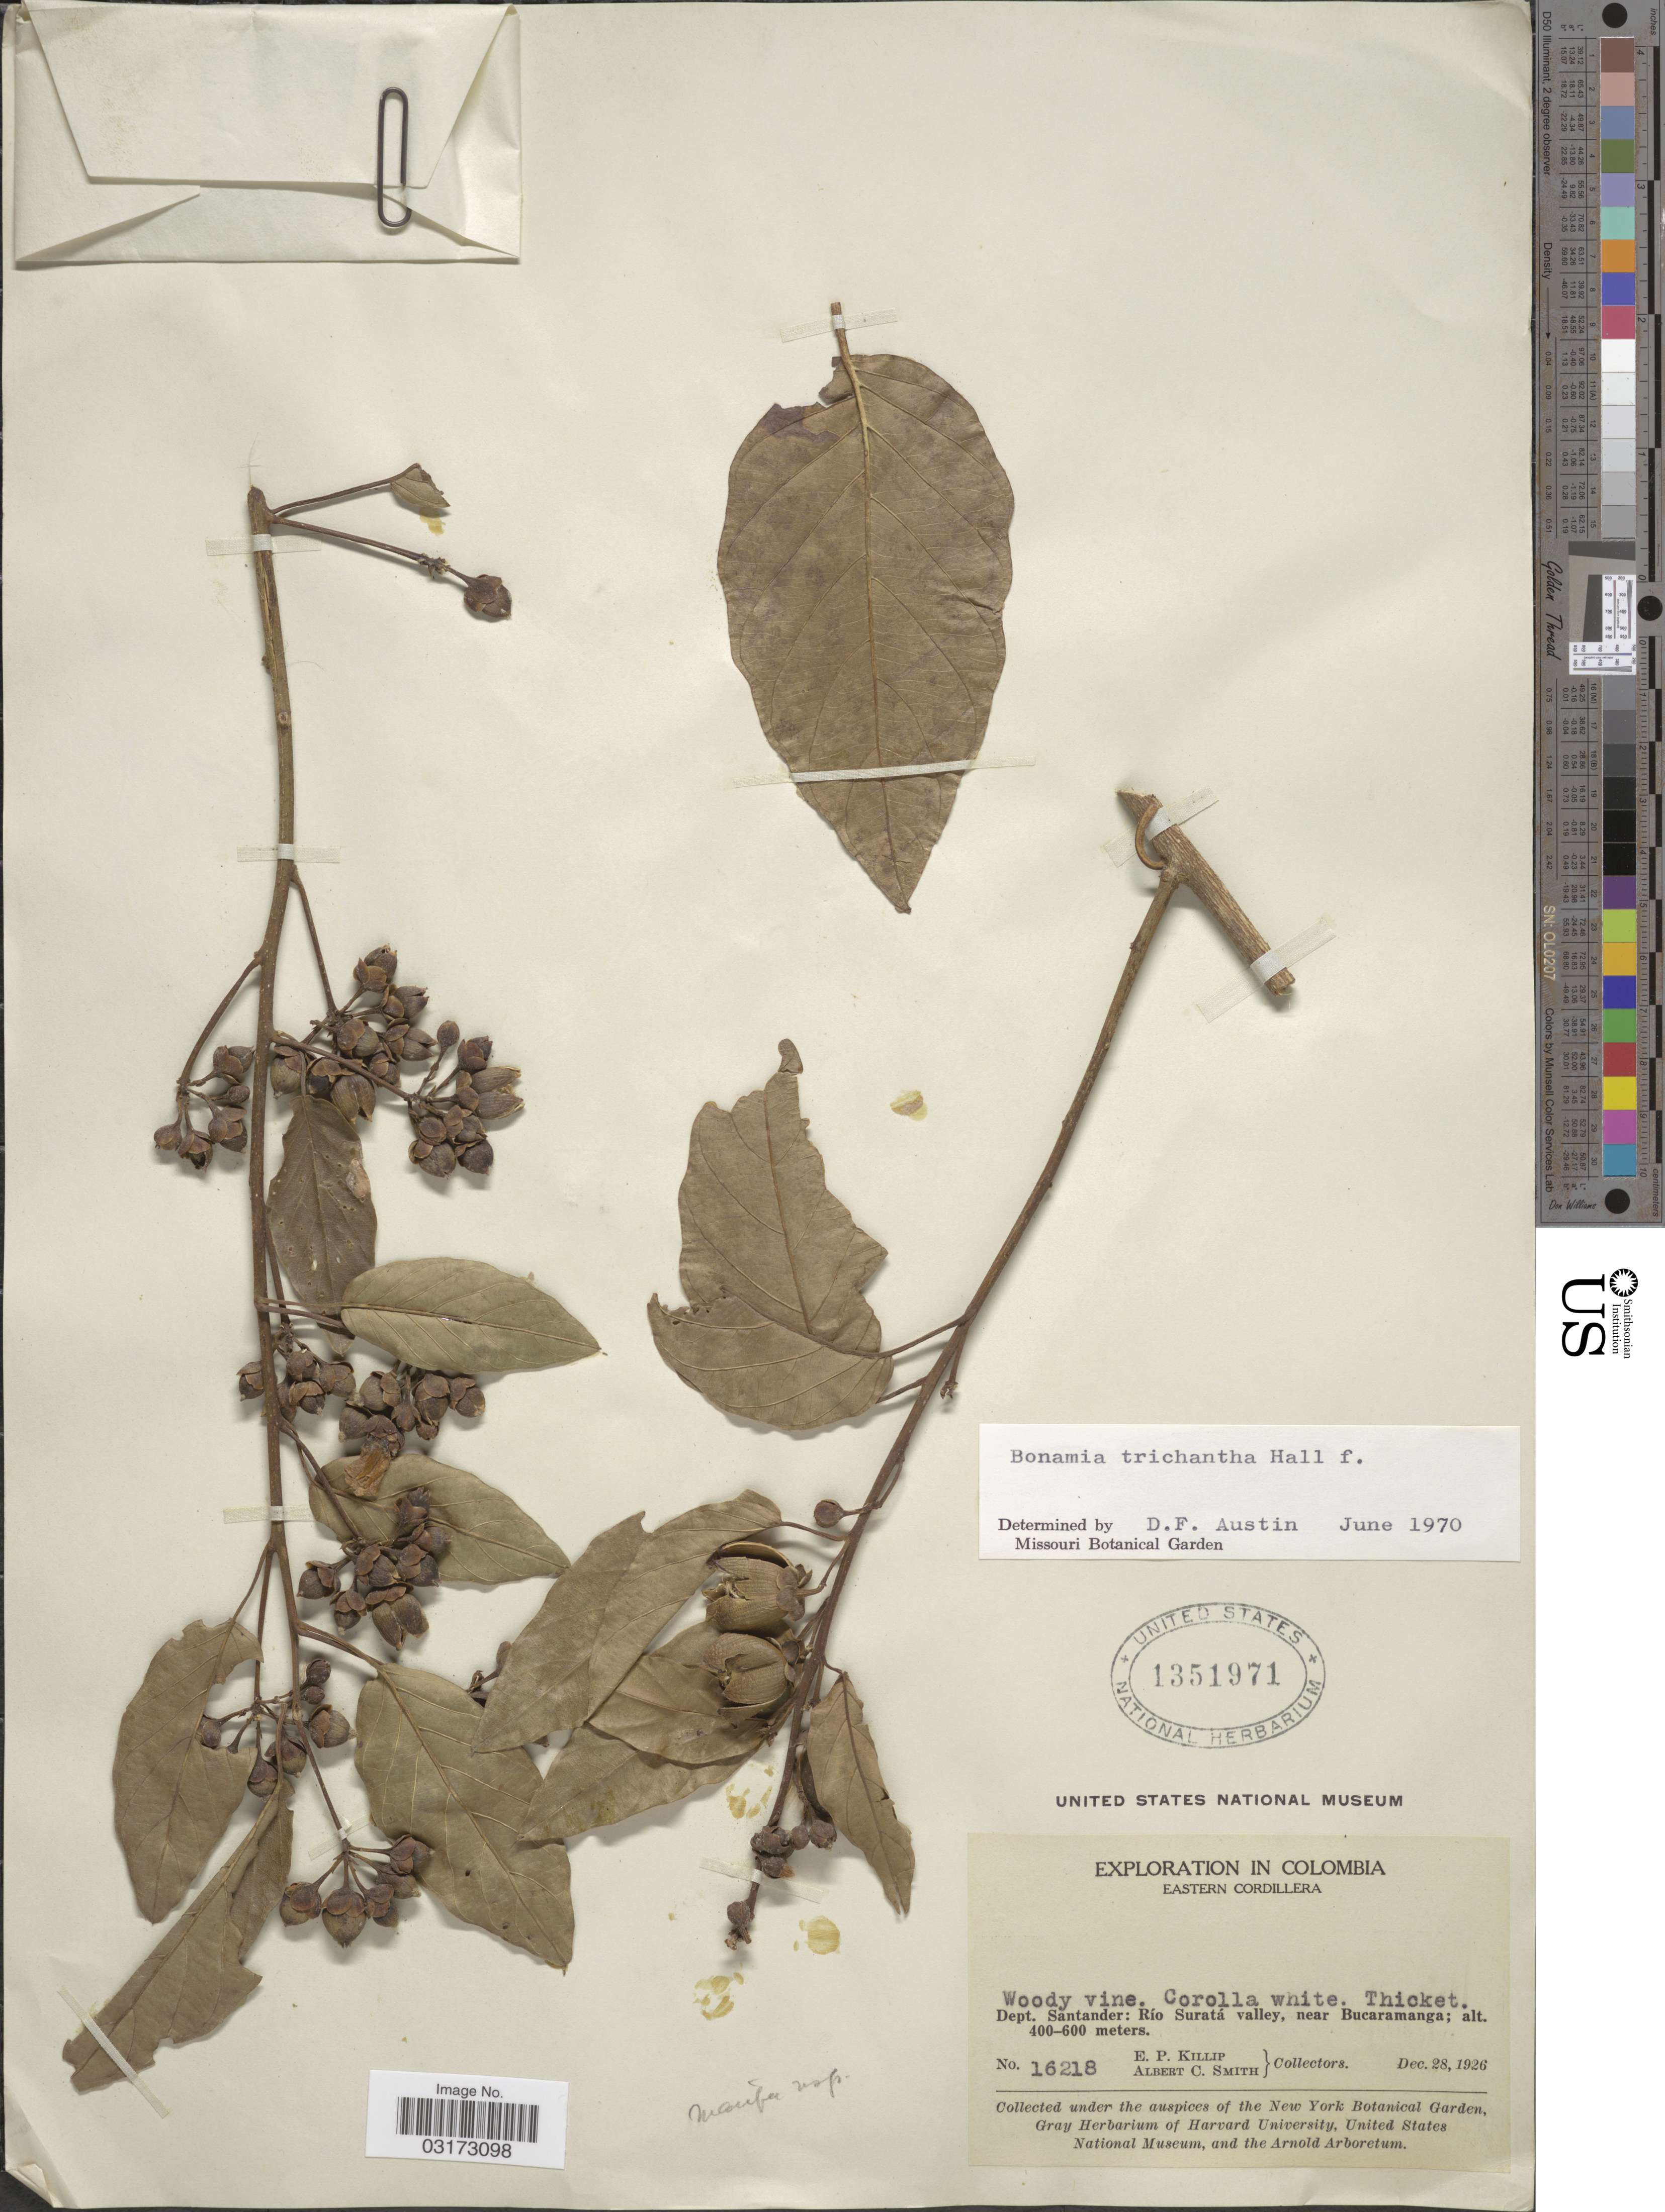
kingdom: Plantae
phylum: Tracheophyta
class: Magnoliopsida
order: Solanales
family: Convolvulaceae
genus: Bonamia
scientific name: Bonamia trichantha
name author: Hallier f.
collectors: E. P. Killip & A. C. Smith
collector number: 16218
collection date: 1926-12-28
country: Colombia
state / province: Santander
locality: Eastern Cordillera. Dept. Santander: Río Suratá valley, near Bucaramanga.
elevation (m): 400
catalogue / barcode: US 1351971